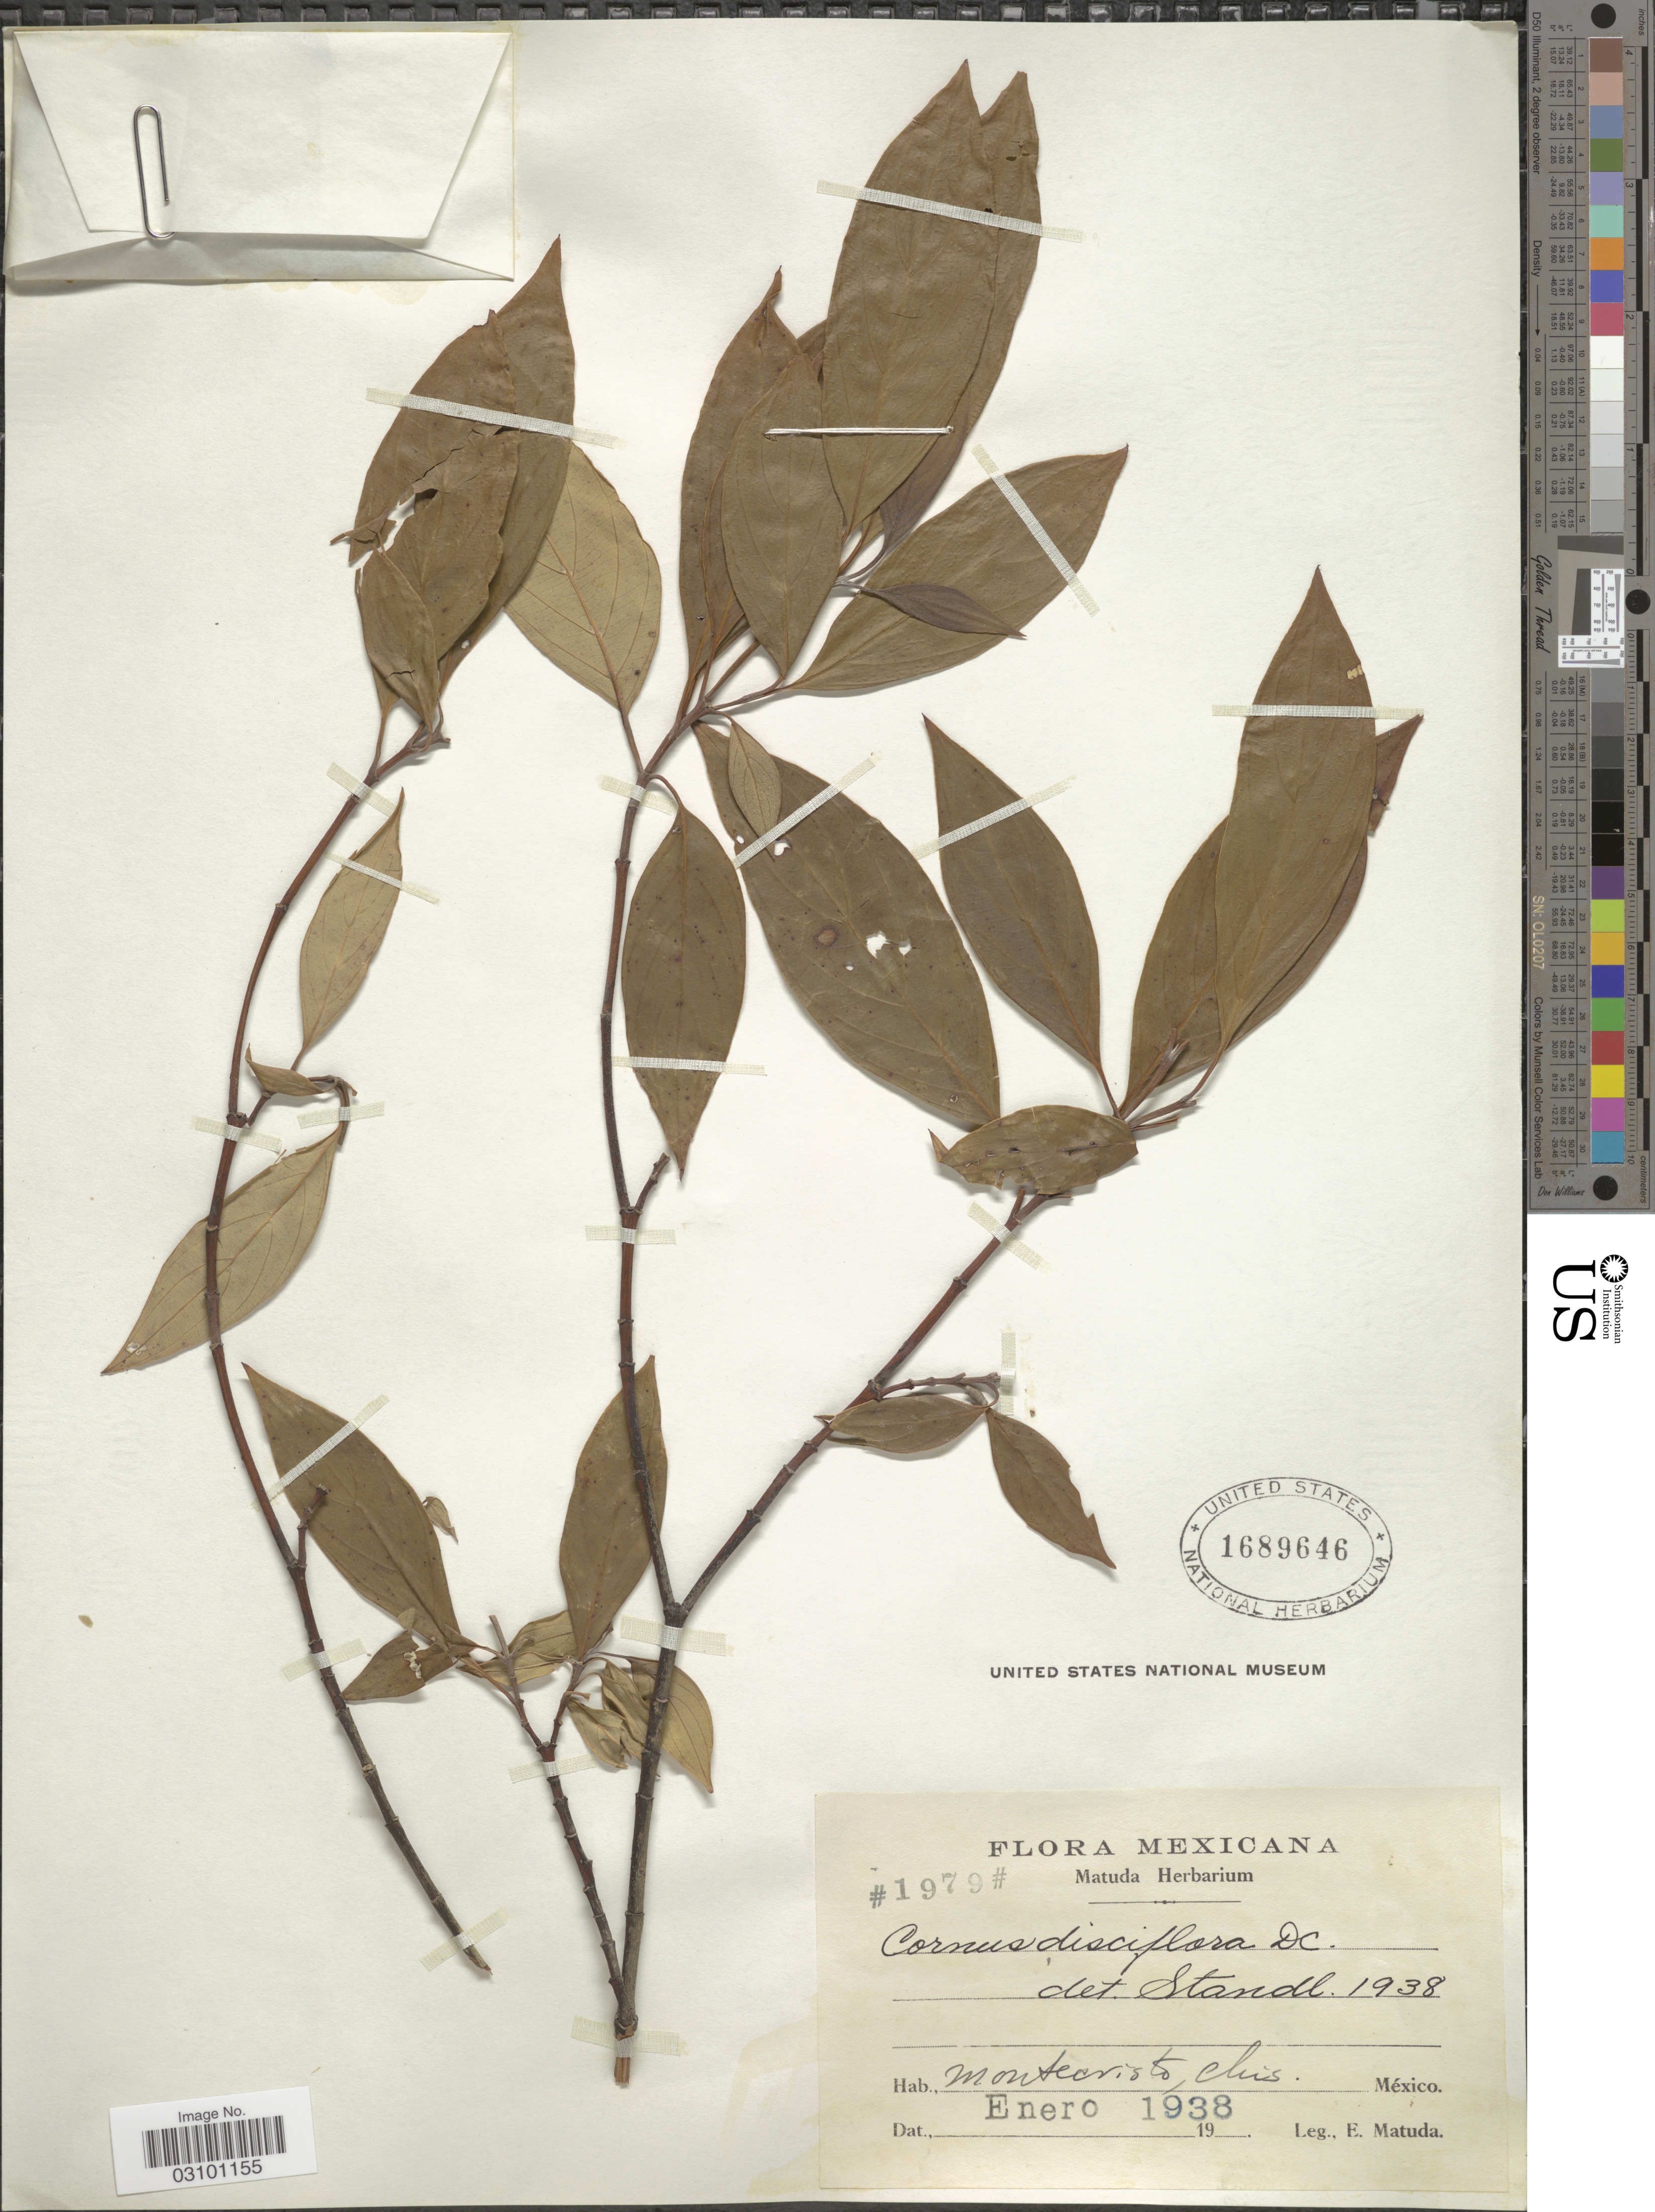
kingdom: Plantae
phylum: Tracheophyta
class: Magnoliopsida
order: Cornales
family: Cornaceae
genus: Cornus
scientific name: Cornus disciflora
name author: Moc. & Sessé ex DC.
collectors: E. Matuda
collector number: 1979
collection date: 1938-01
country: Mexico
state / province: Chiapas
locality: Montecristo.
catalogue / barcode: US 1689646